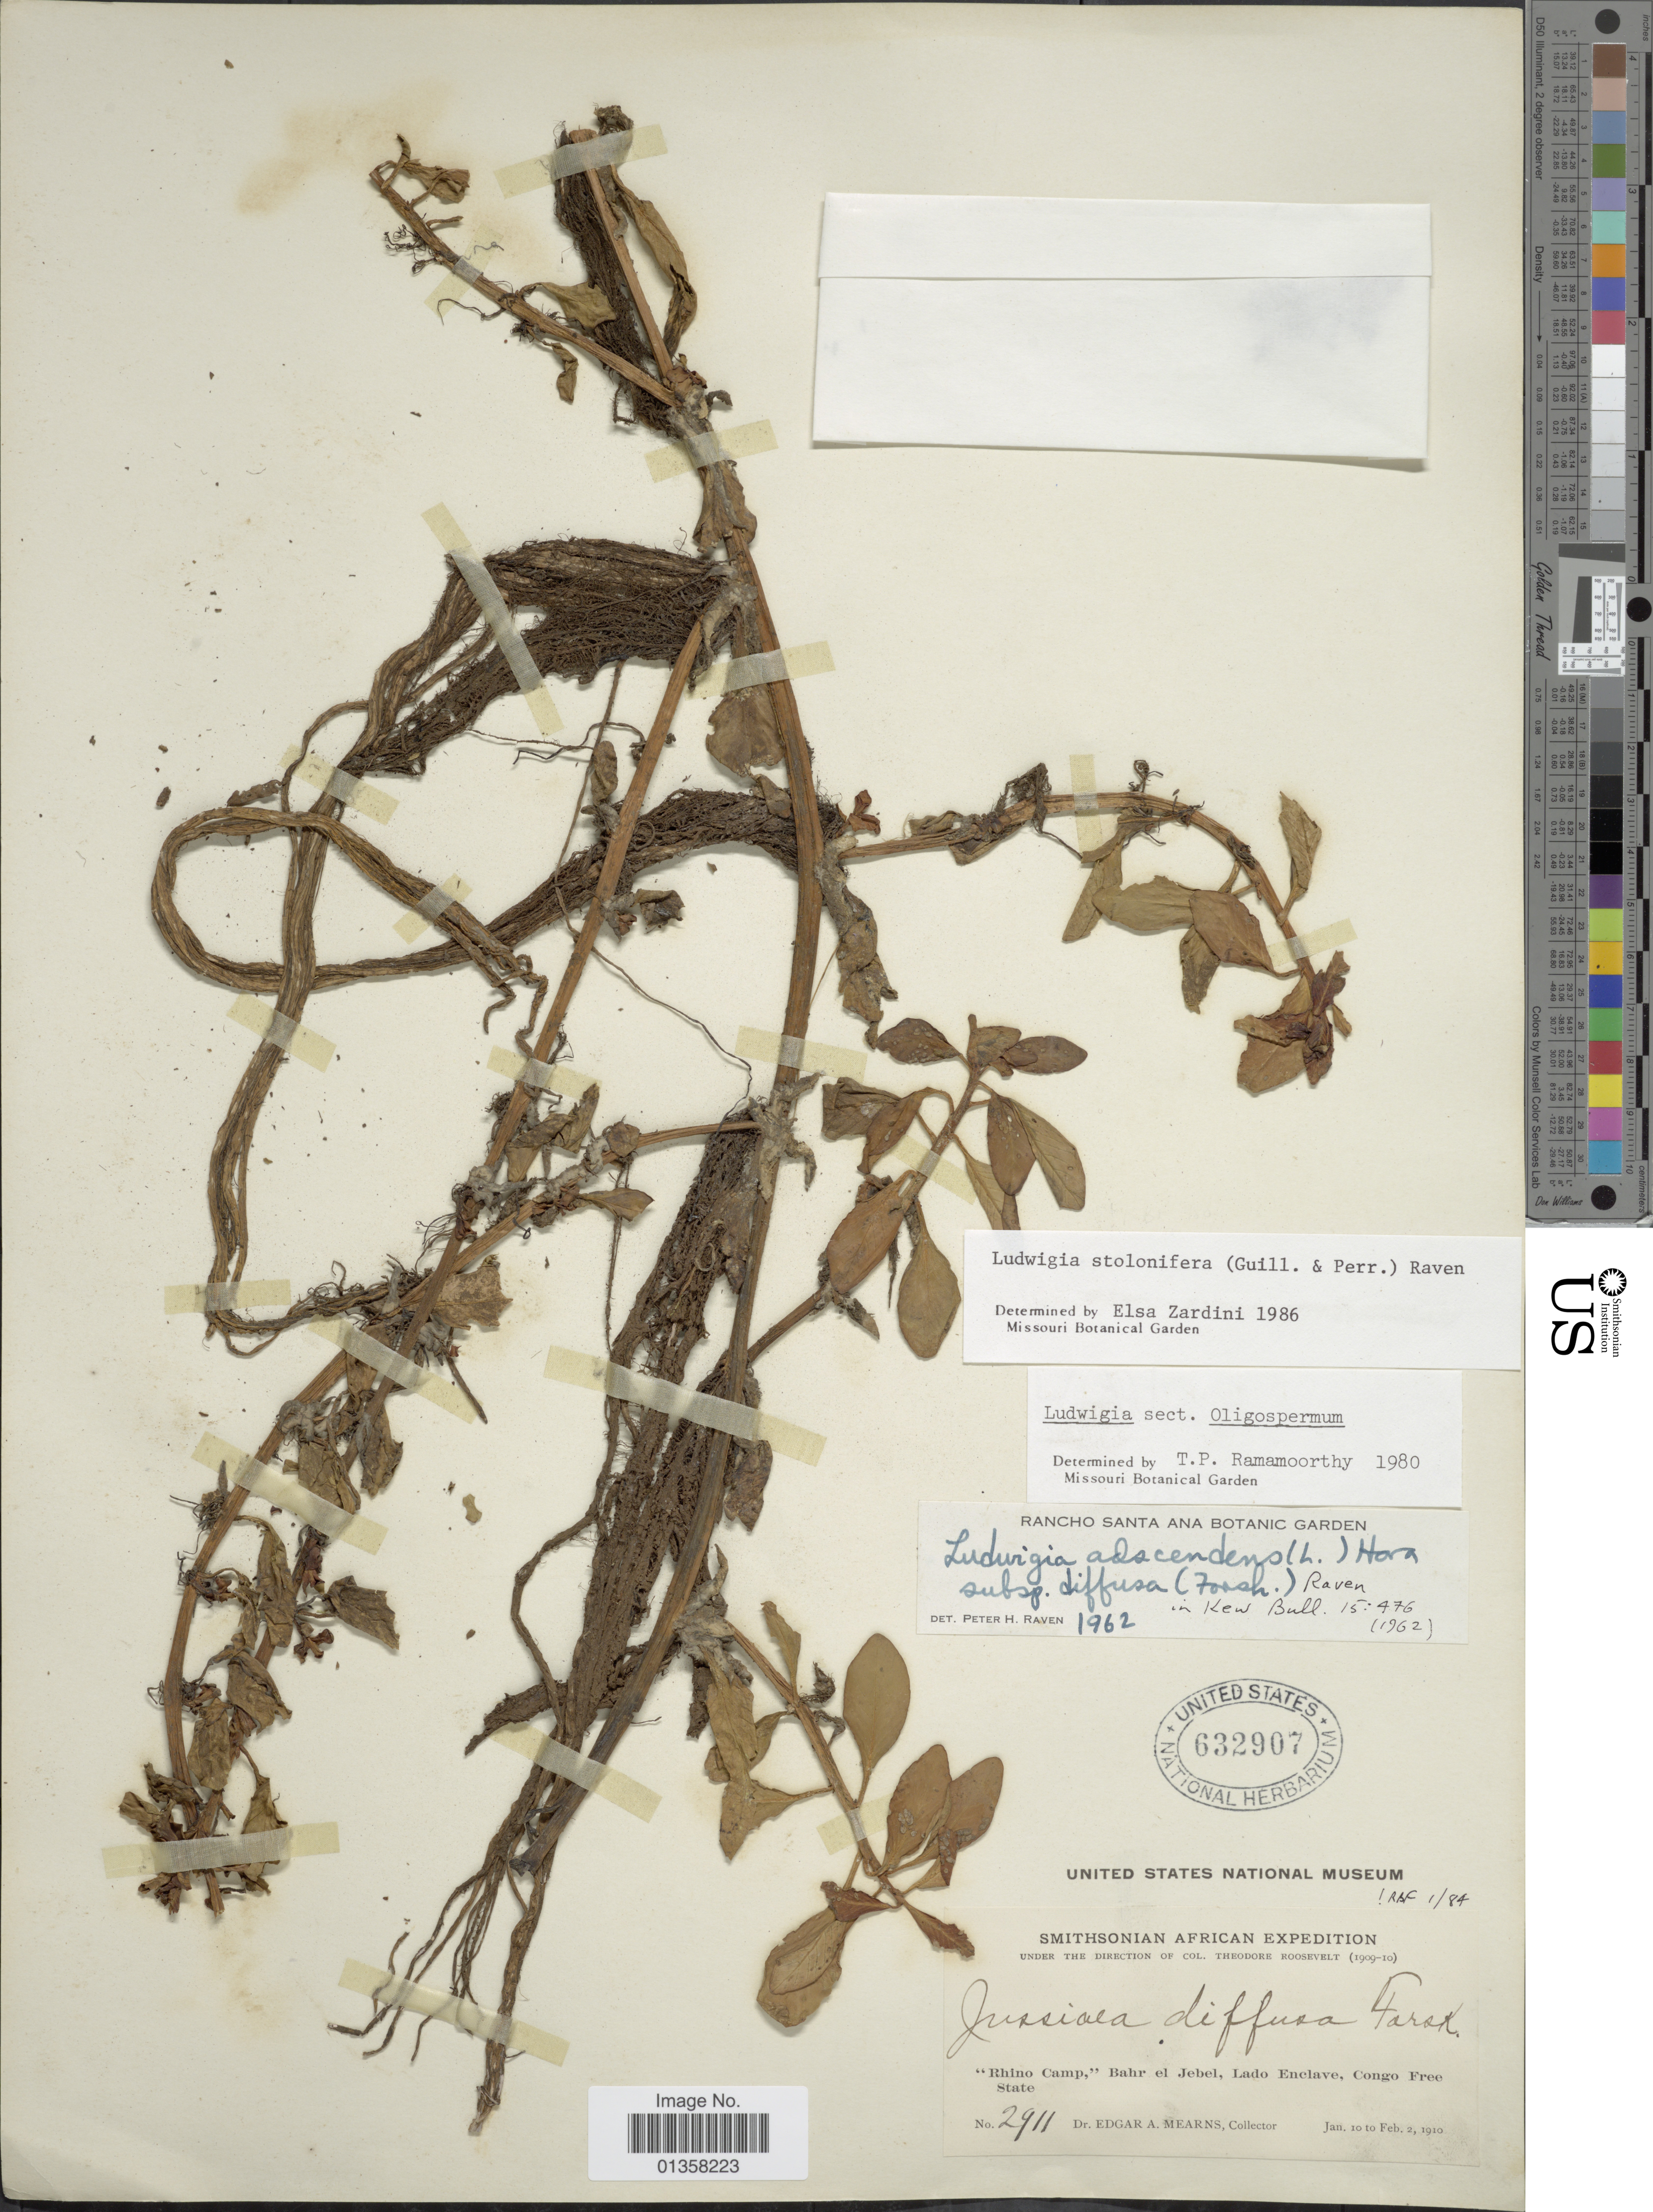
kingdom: Plantae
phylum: Tracheophyta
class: Magnoliopsida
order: Myrtales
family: Onagraceae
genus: Ludwigia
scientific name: Ludwigia stolonifera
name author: (Guill. & Perr.) P.H. Raven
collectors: E. A. Mearns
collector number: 2911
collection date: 1910-01-10/1910-02-02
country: South Sudan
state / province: Central Equatoria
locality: Rhino Camp.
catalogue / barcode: US 632907